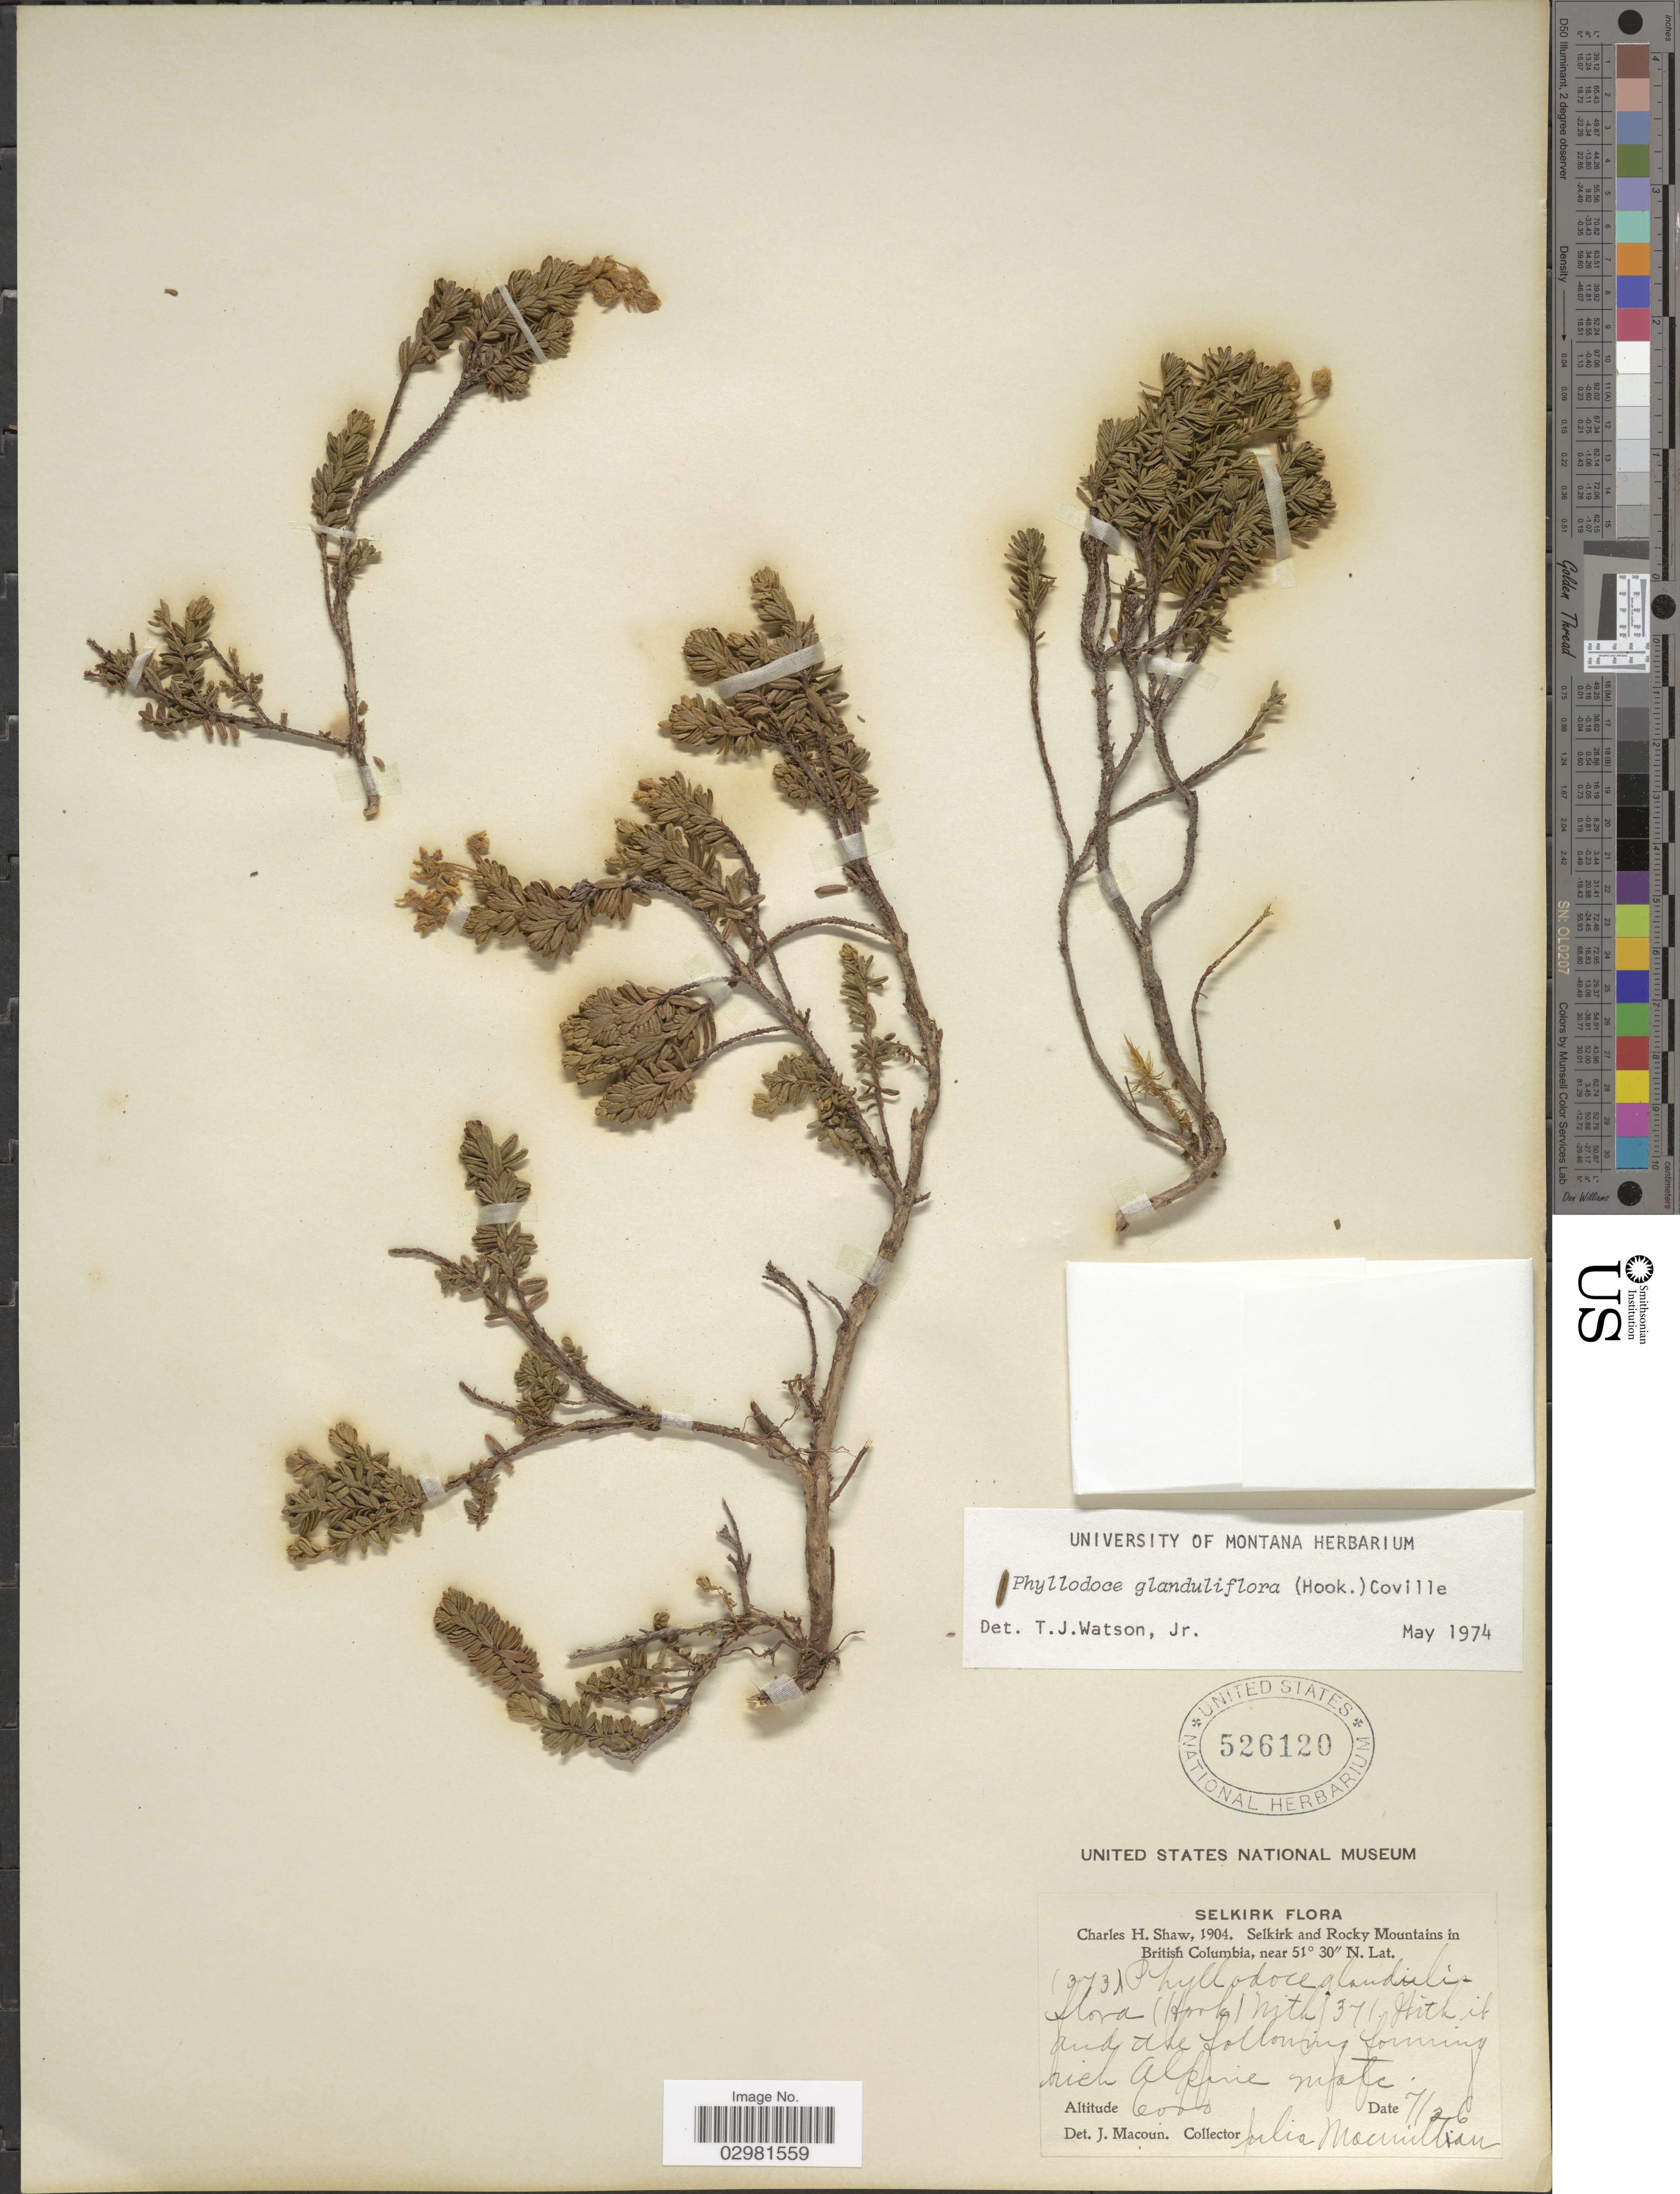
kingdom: Plantae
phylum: Tracheophyta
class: Magnoliopsida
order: Ericales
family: Ericaceae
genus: Phyllodoce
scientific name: Phyllodoce glanduliflora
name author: (Hook.) Coville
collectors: J. Macmillan & C. H. Shaw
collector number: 3731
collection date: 1904-07-26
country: Canada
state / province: British Columbia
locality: Selkirk and Rocky Mountains.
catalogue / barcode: US 526120